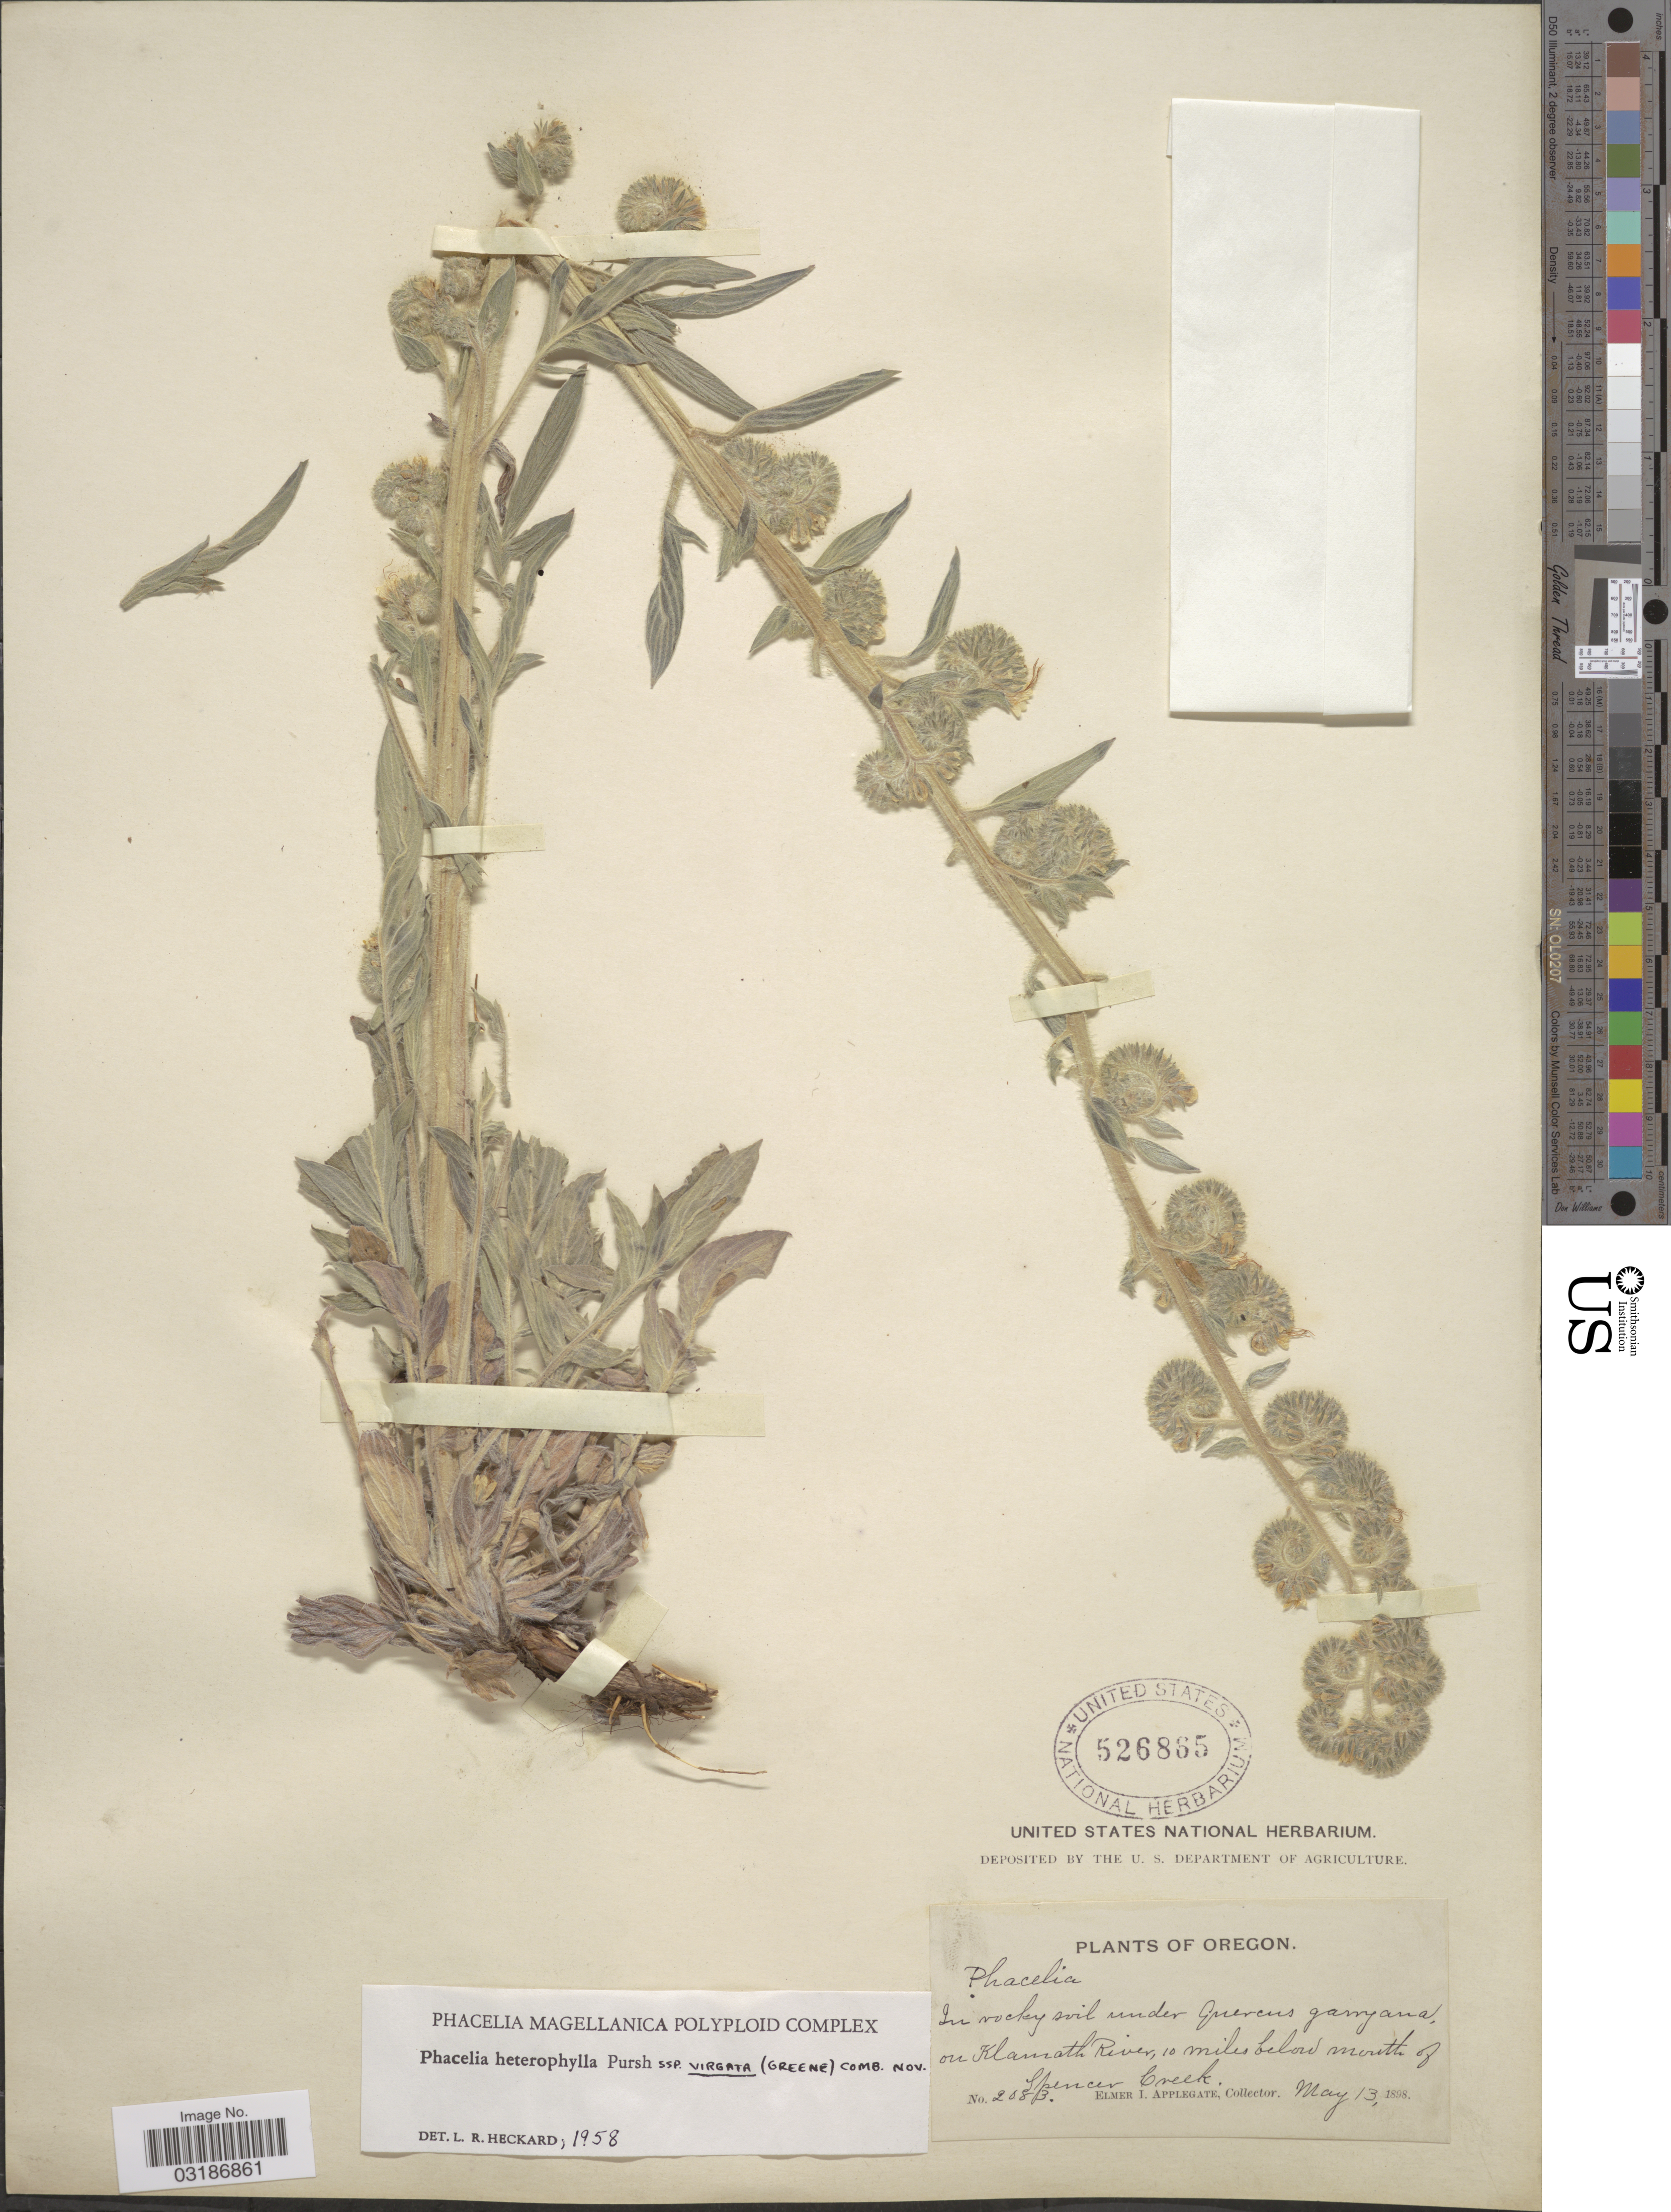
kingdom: Plantae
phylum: Tracheophyta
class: Magnoliopsida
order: Boraginales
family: Hydrophyllaceae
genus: Phacelia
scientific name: Phacelia heterophylla subsp. virgata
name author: (Greene) Heckard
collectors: E. I. Applegate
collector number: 2083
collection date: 1898-05-13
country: United States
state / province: Oregon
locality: On Klamath River, 10 miles below mouth of Spencer Creek.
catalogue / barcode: US 526865